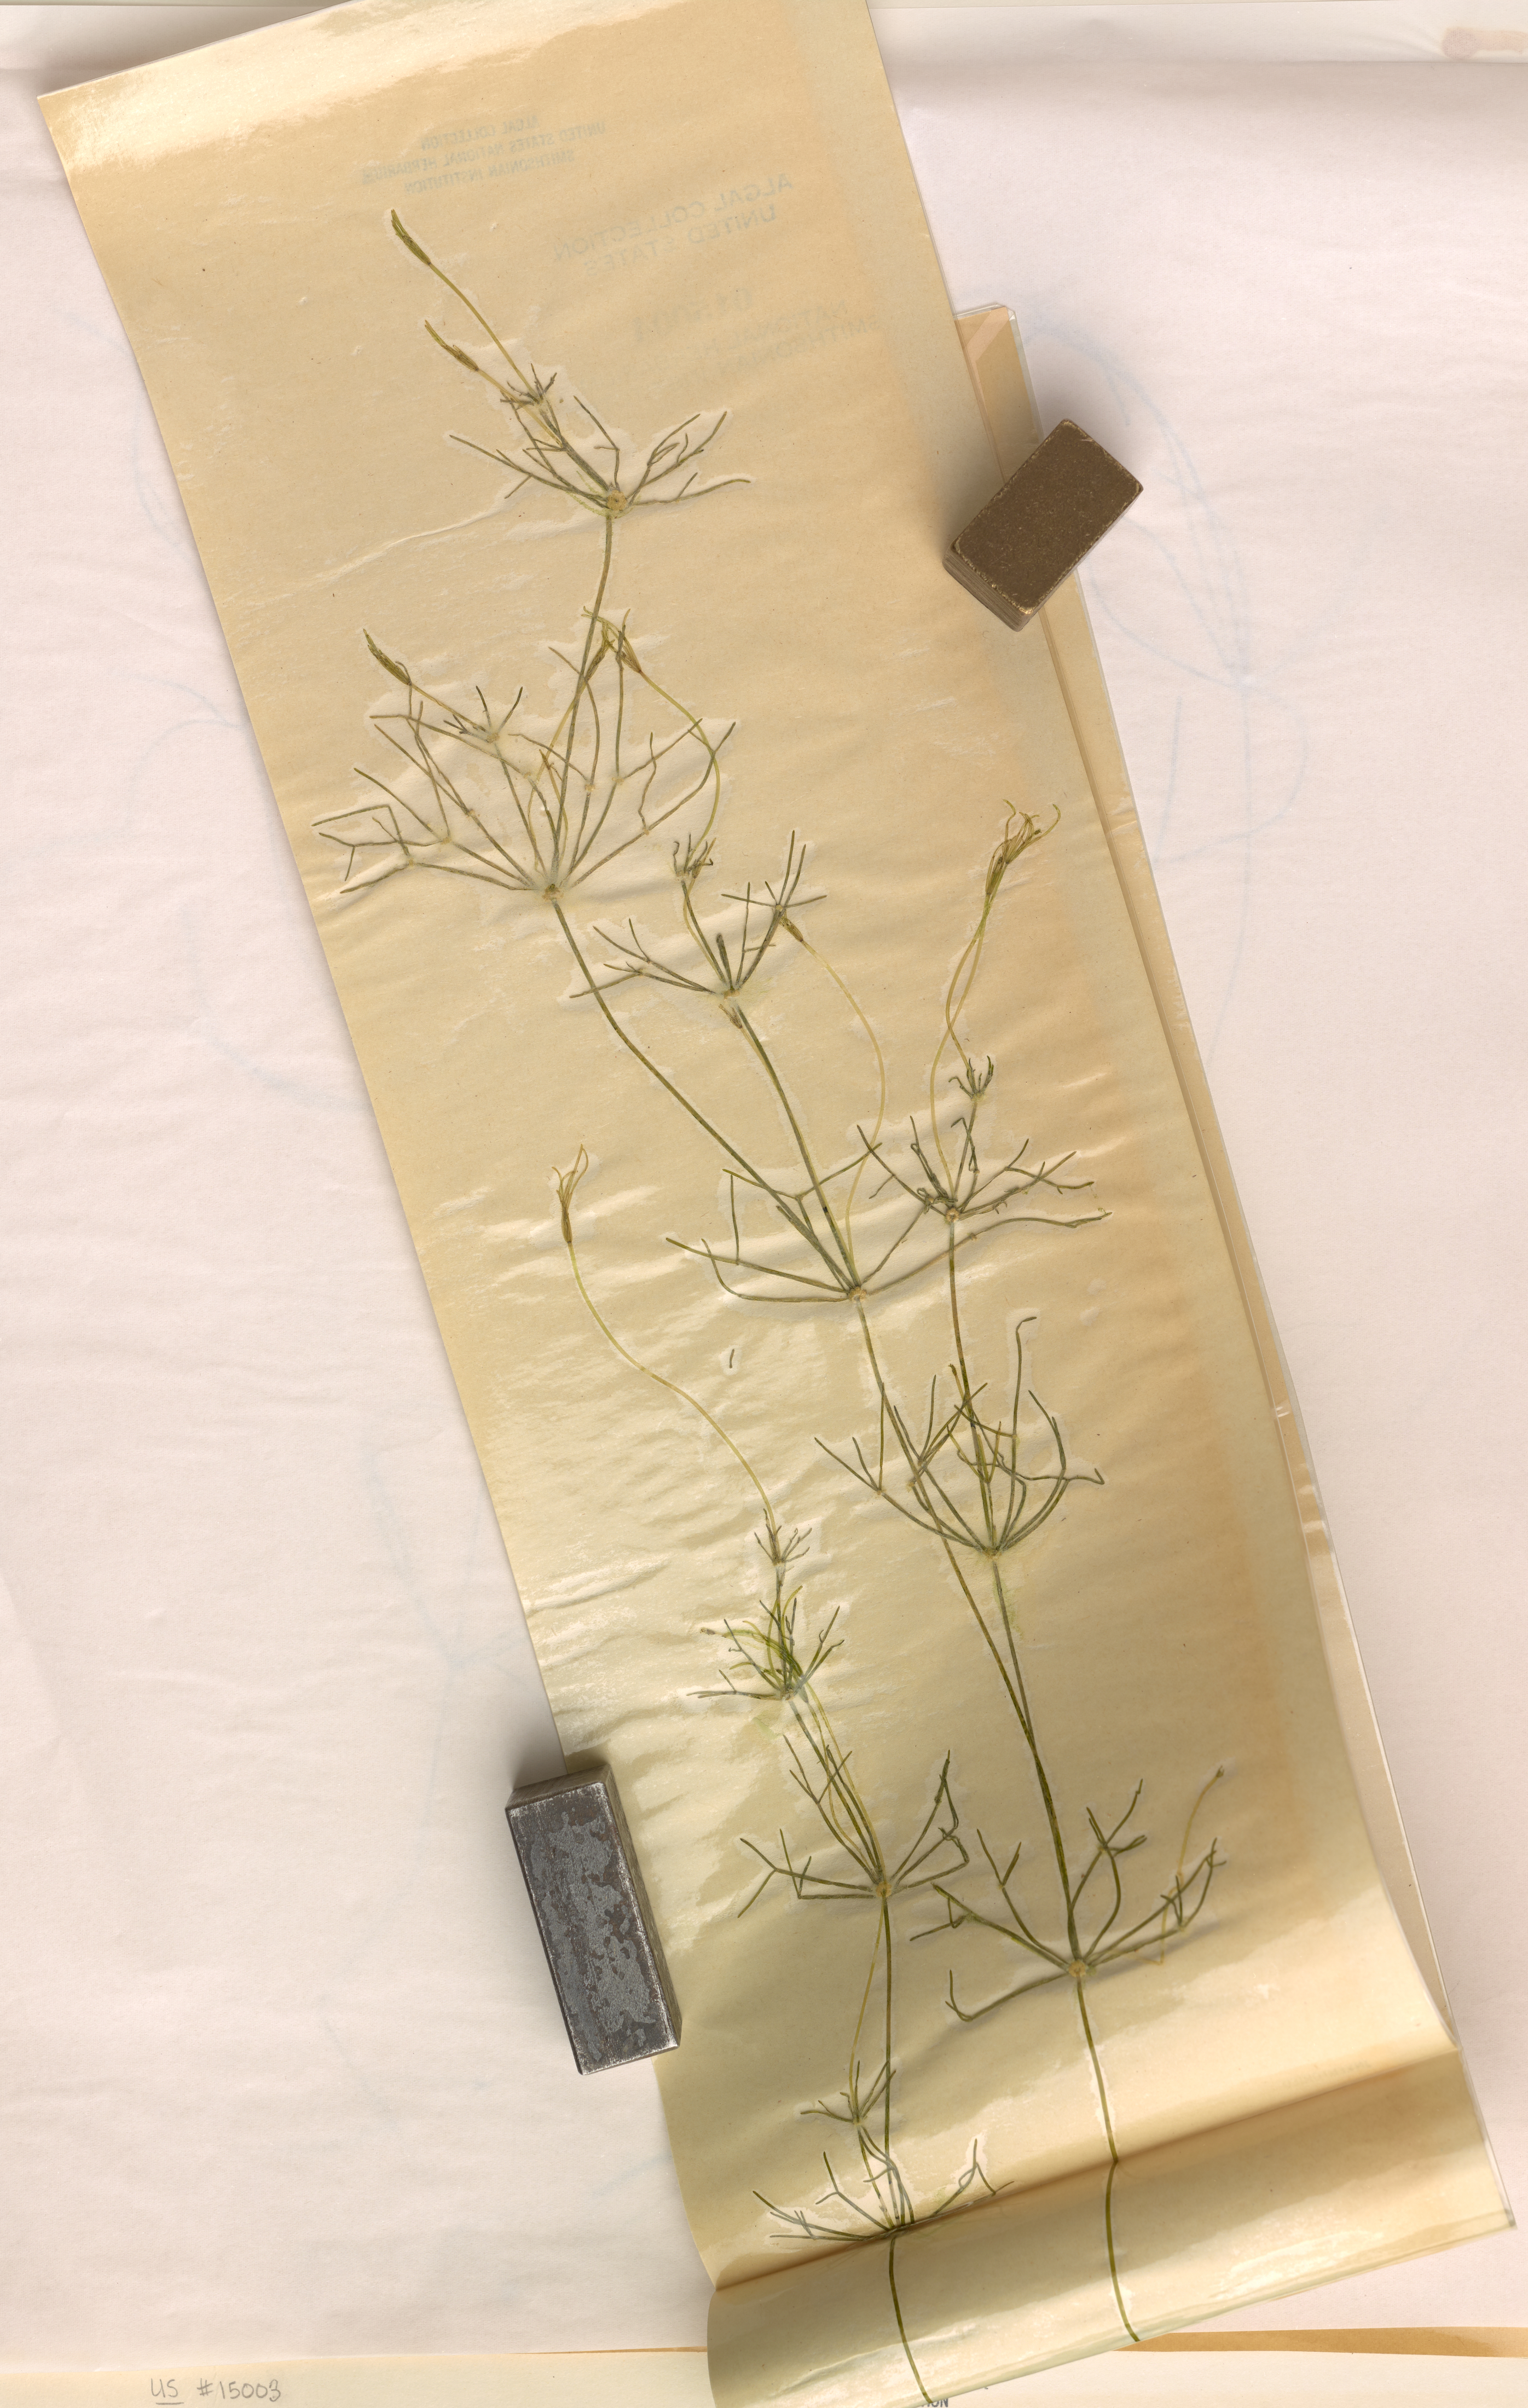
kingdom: Plantae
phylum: Charophyta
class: Charophyceae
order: Charales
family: Characeae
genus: Nitellopsis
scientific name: Nitellopsis obtusa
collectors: W. Krause & H. Krause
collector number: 46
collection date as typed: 18 Apr 1984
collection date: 1984-04-18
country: Portugal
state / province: Beja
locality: Morros, bom sucesso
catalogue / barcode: US 15004